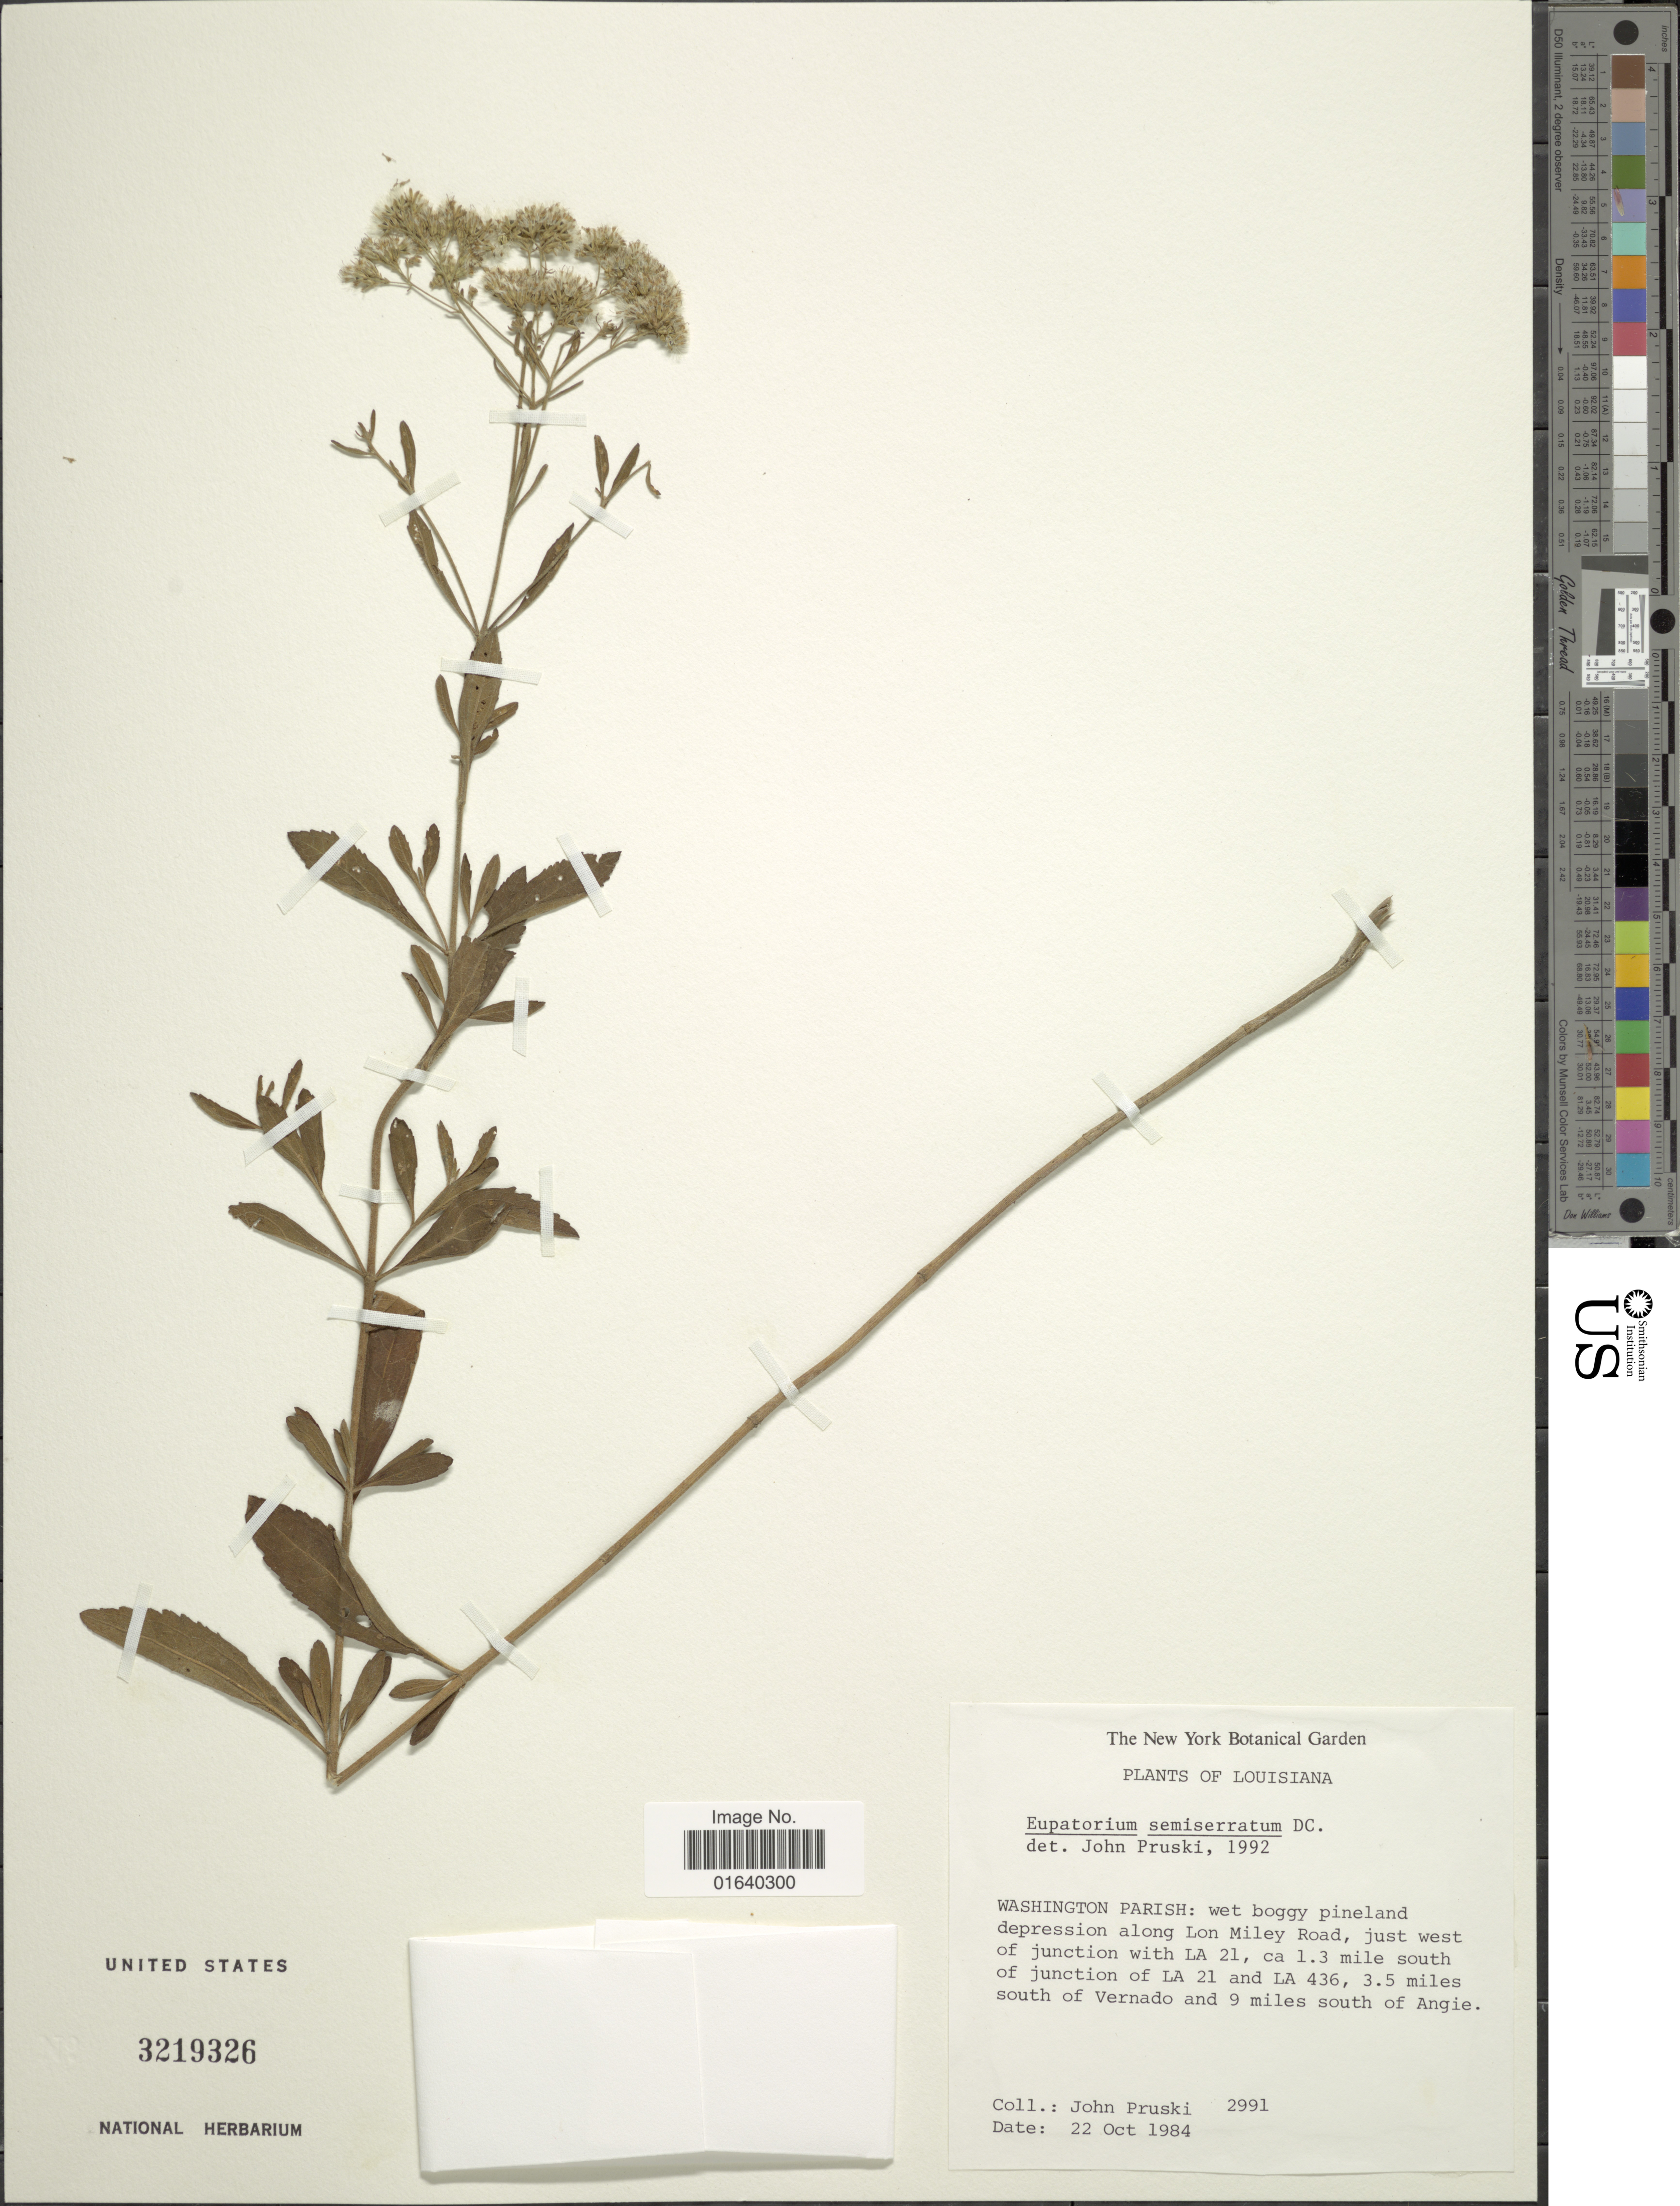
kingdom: Plantae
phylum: Tracheophyta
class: Magnoliopsida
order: Asterales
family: Asteraceae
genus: Eupatorium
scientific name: Eupatorium semiserratum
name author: DC.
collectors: J. F. Pruski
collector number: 2991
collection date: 1984-10-22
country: United States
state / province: Louisiana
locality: Washington Parish: Wet boggy pineland depression along Lon Miley Road, just west of junction with LA 21, ca 1.3 mile south of junction of LA 436, 3.5 miles south of Vernado and 9 miles south of Angie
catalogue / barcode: US 3219326